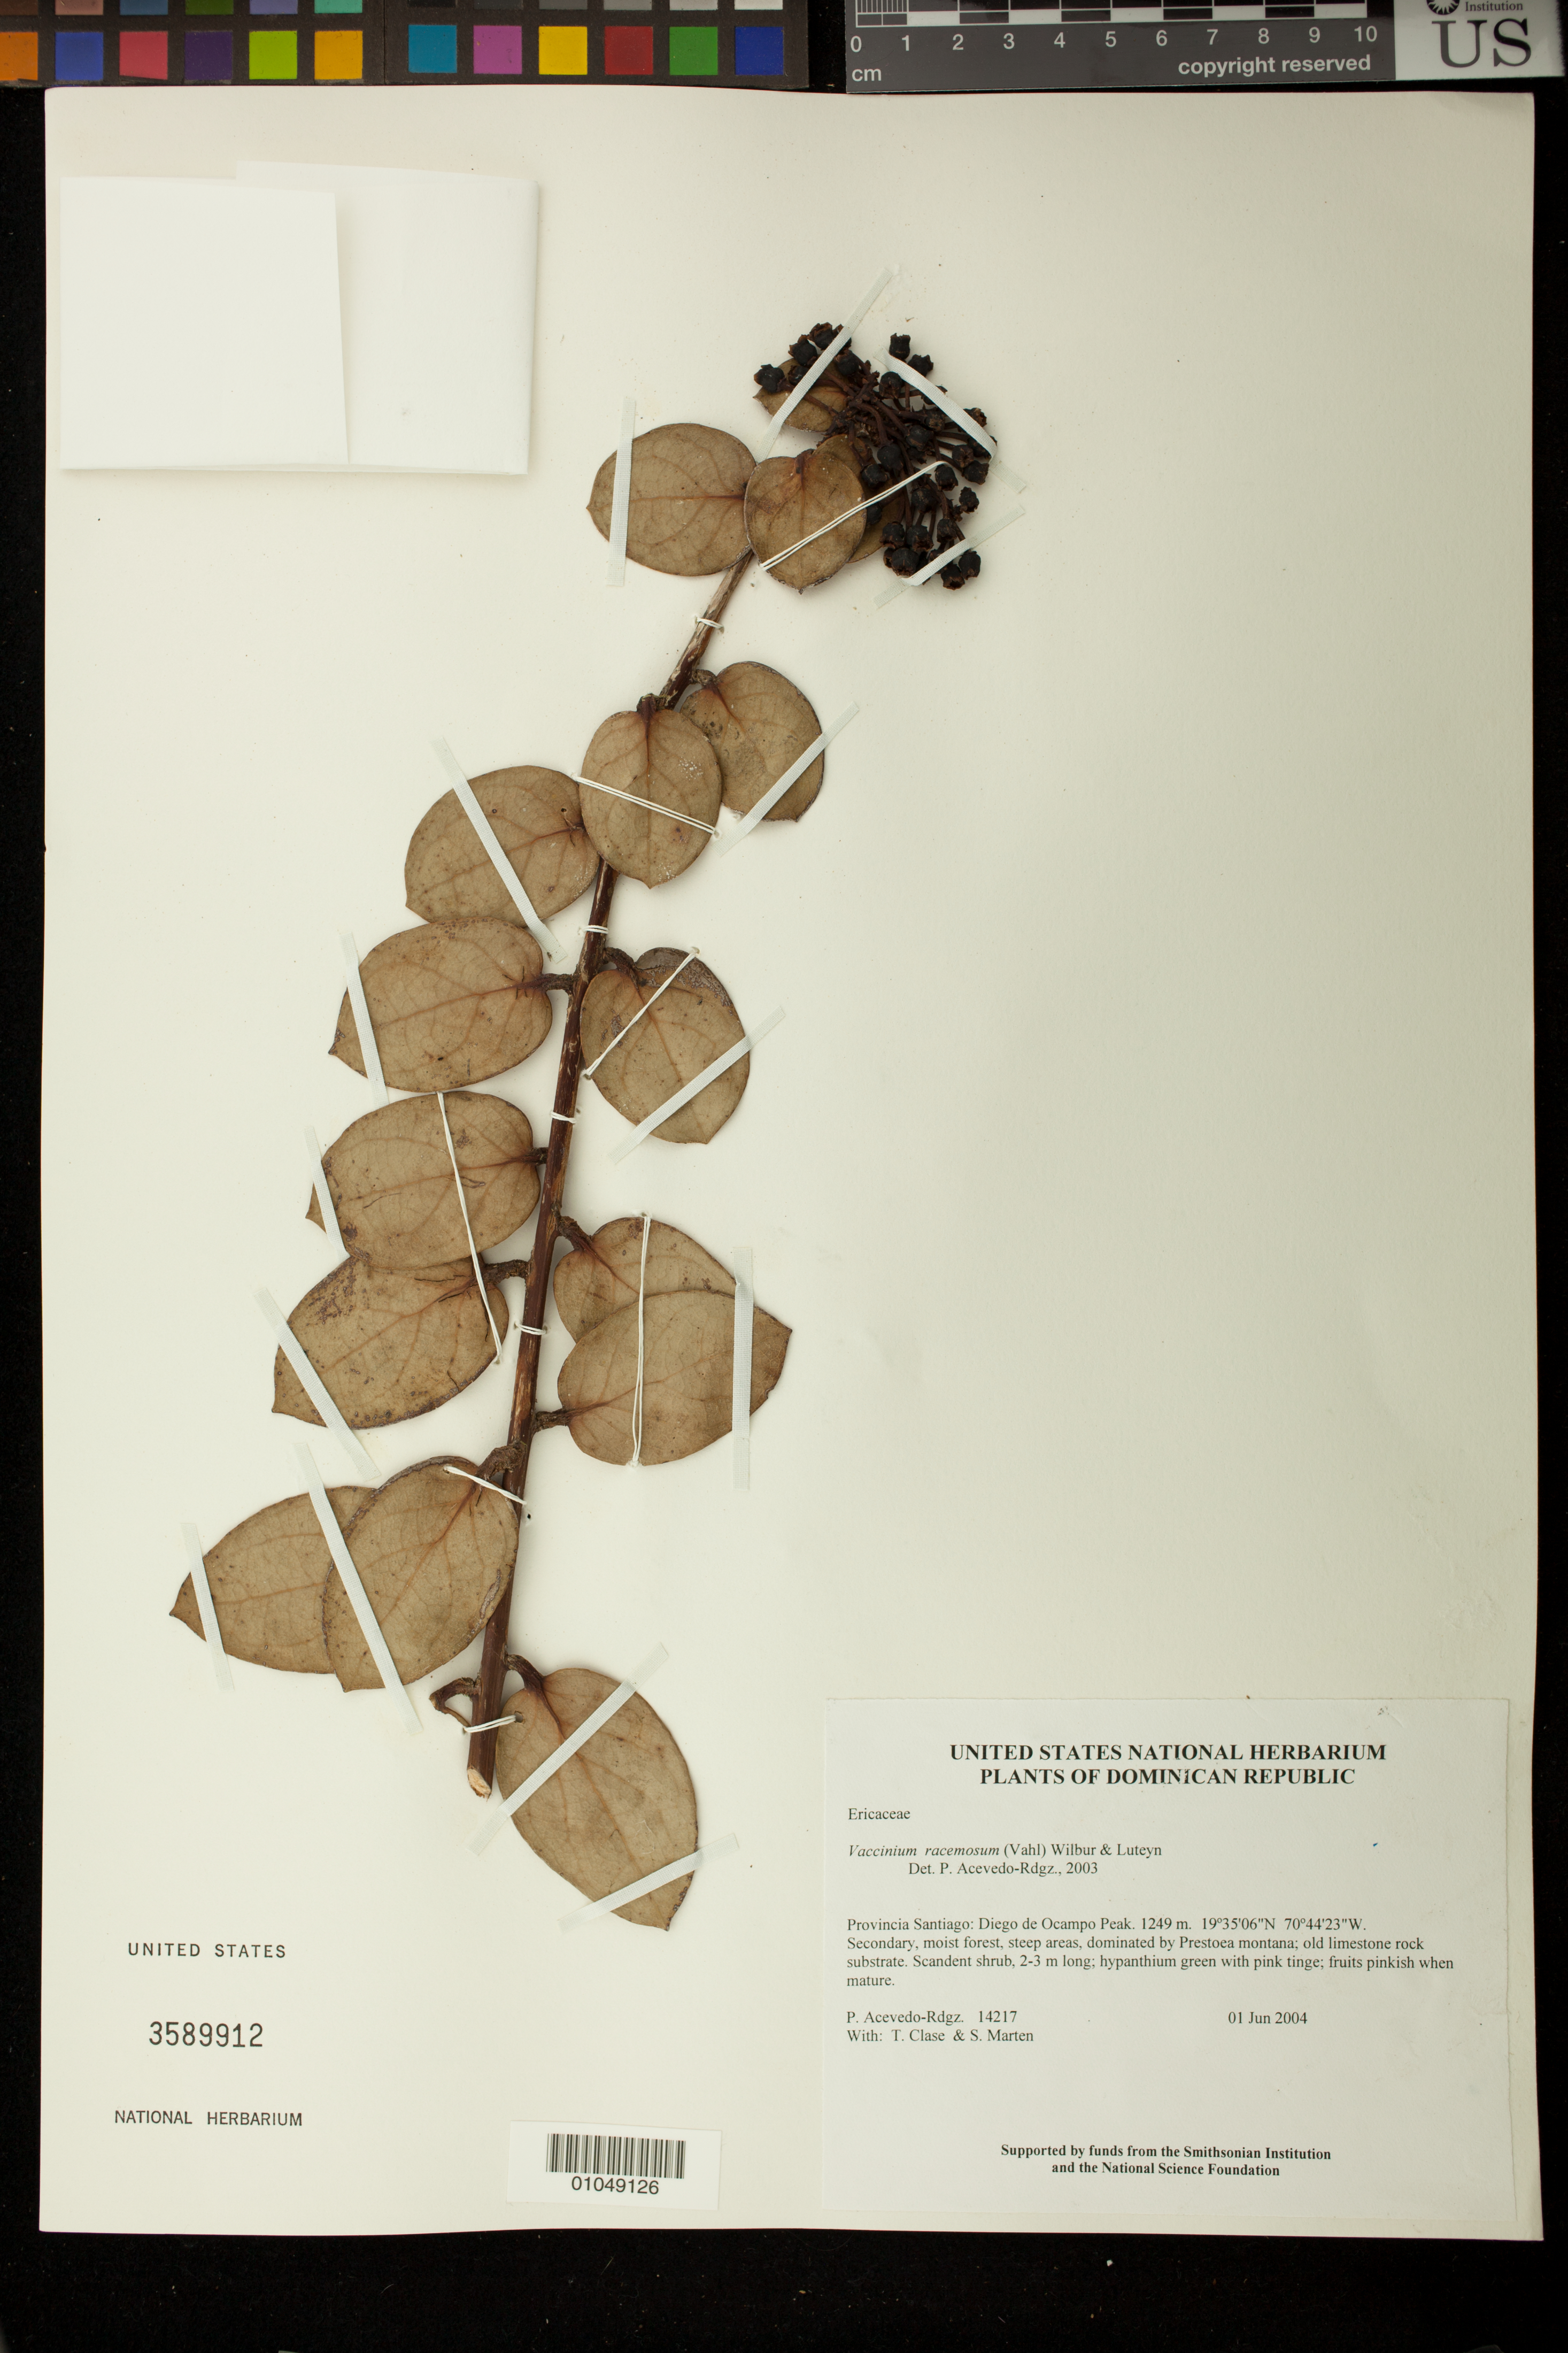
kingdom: Plantae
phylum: Tracheophyta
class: Magnoliopsida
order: Ericales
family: Ericaceae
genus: Vaccinium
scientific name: Vaccinium racemosum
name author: (Vahl) Wilbur & Luteyn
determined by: Acevedo-Rodríguez, P., (BOT), Smithsonian Institution - National Museum of Natural History (UNITED STATES)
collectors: P. Acevedo-Rodr., T. Clase & S. Marten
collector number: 14217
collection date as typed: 01 Jun 2004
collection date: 2004-06-01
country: Dominican Republic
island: Hispaniola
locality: Provincia Santiago: Diego de Ocampo Peak.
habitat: Secondary, moist forest, steep areas, dominated by Prestoea montana; old limestone rock substrate.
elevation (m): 1249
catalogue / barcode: US 3589912